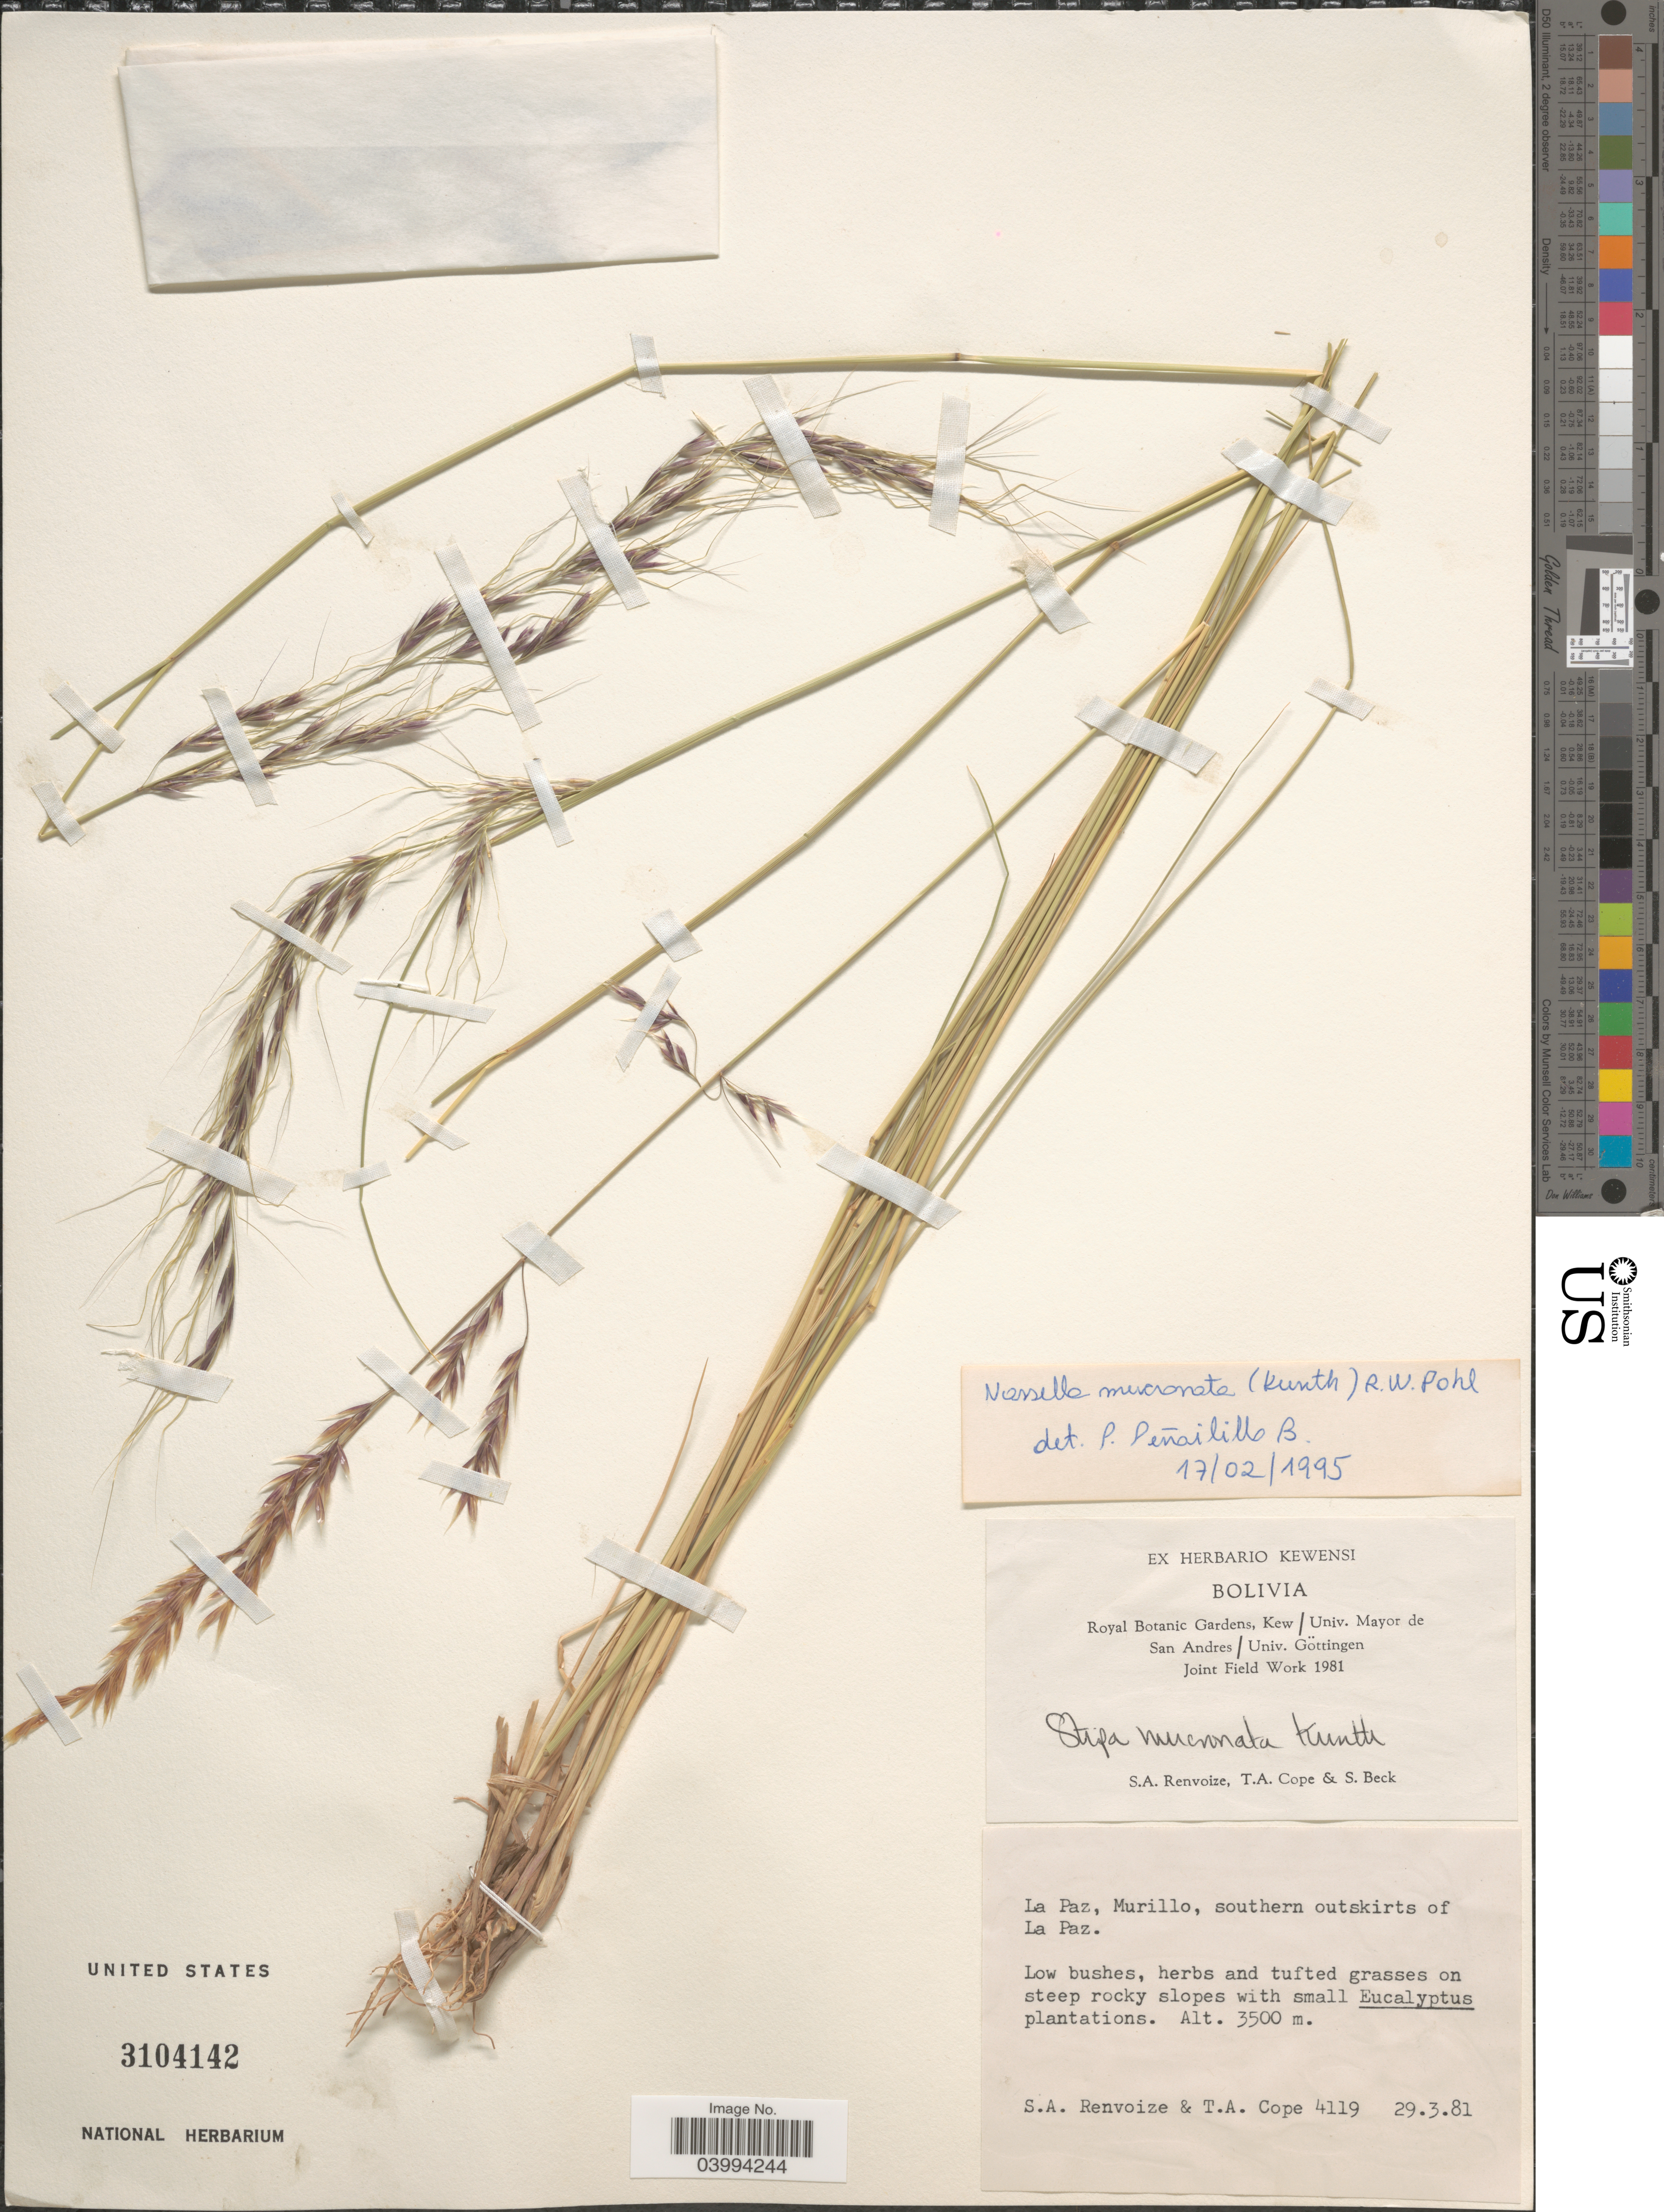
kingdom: Plantae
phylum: Tracheophyta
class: Liliopsida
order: Poales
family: Poaceae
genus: Nassella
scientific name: Nassella mucronata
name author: (Kunth) R.W. Pohl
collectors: S. A. Renvoize, T. A. Cope & S. G. Beck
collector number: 4119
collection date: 1981-03-29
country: Bolivia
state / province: La Paz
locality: La Paz, Murillo, southern outskirts of La Paz.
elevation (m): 3500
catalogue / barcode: US 3104142